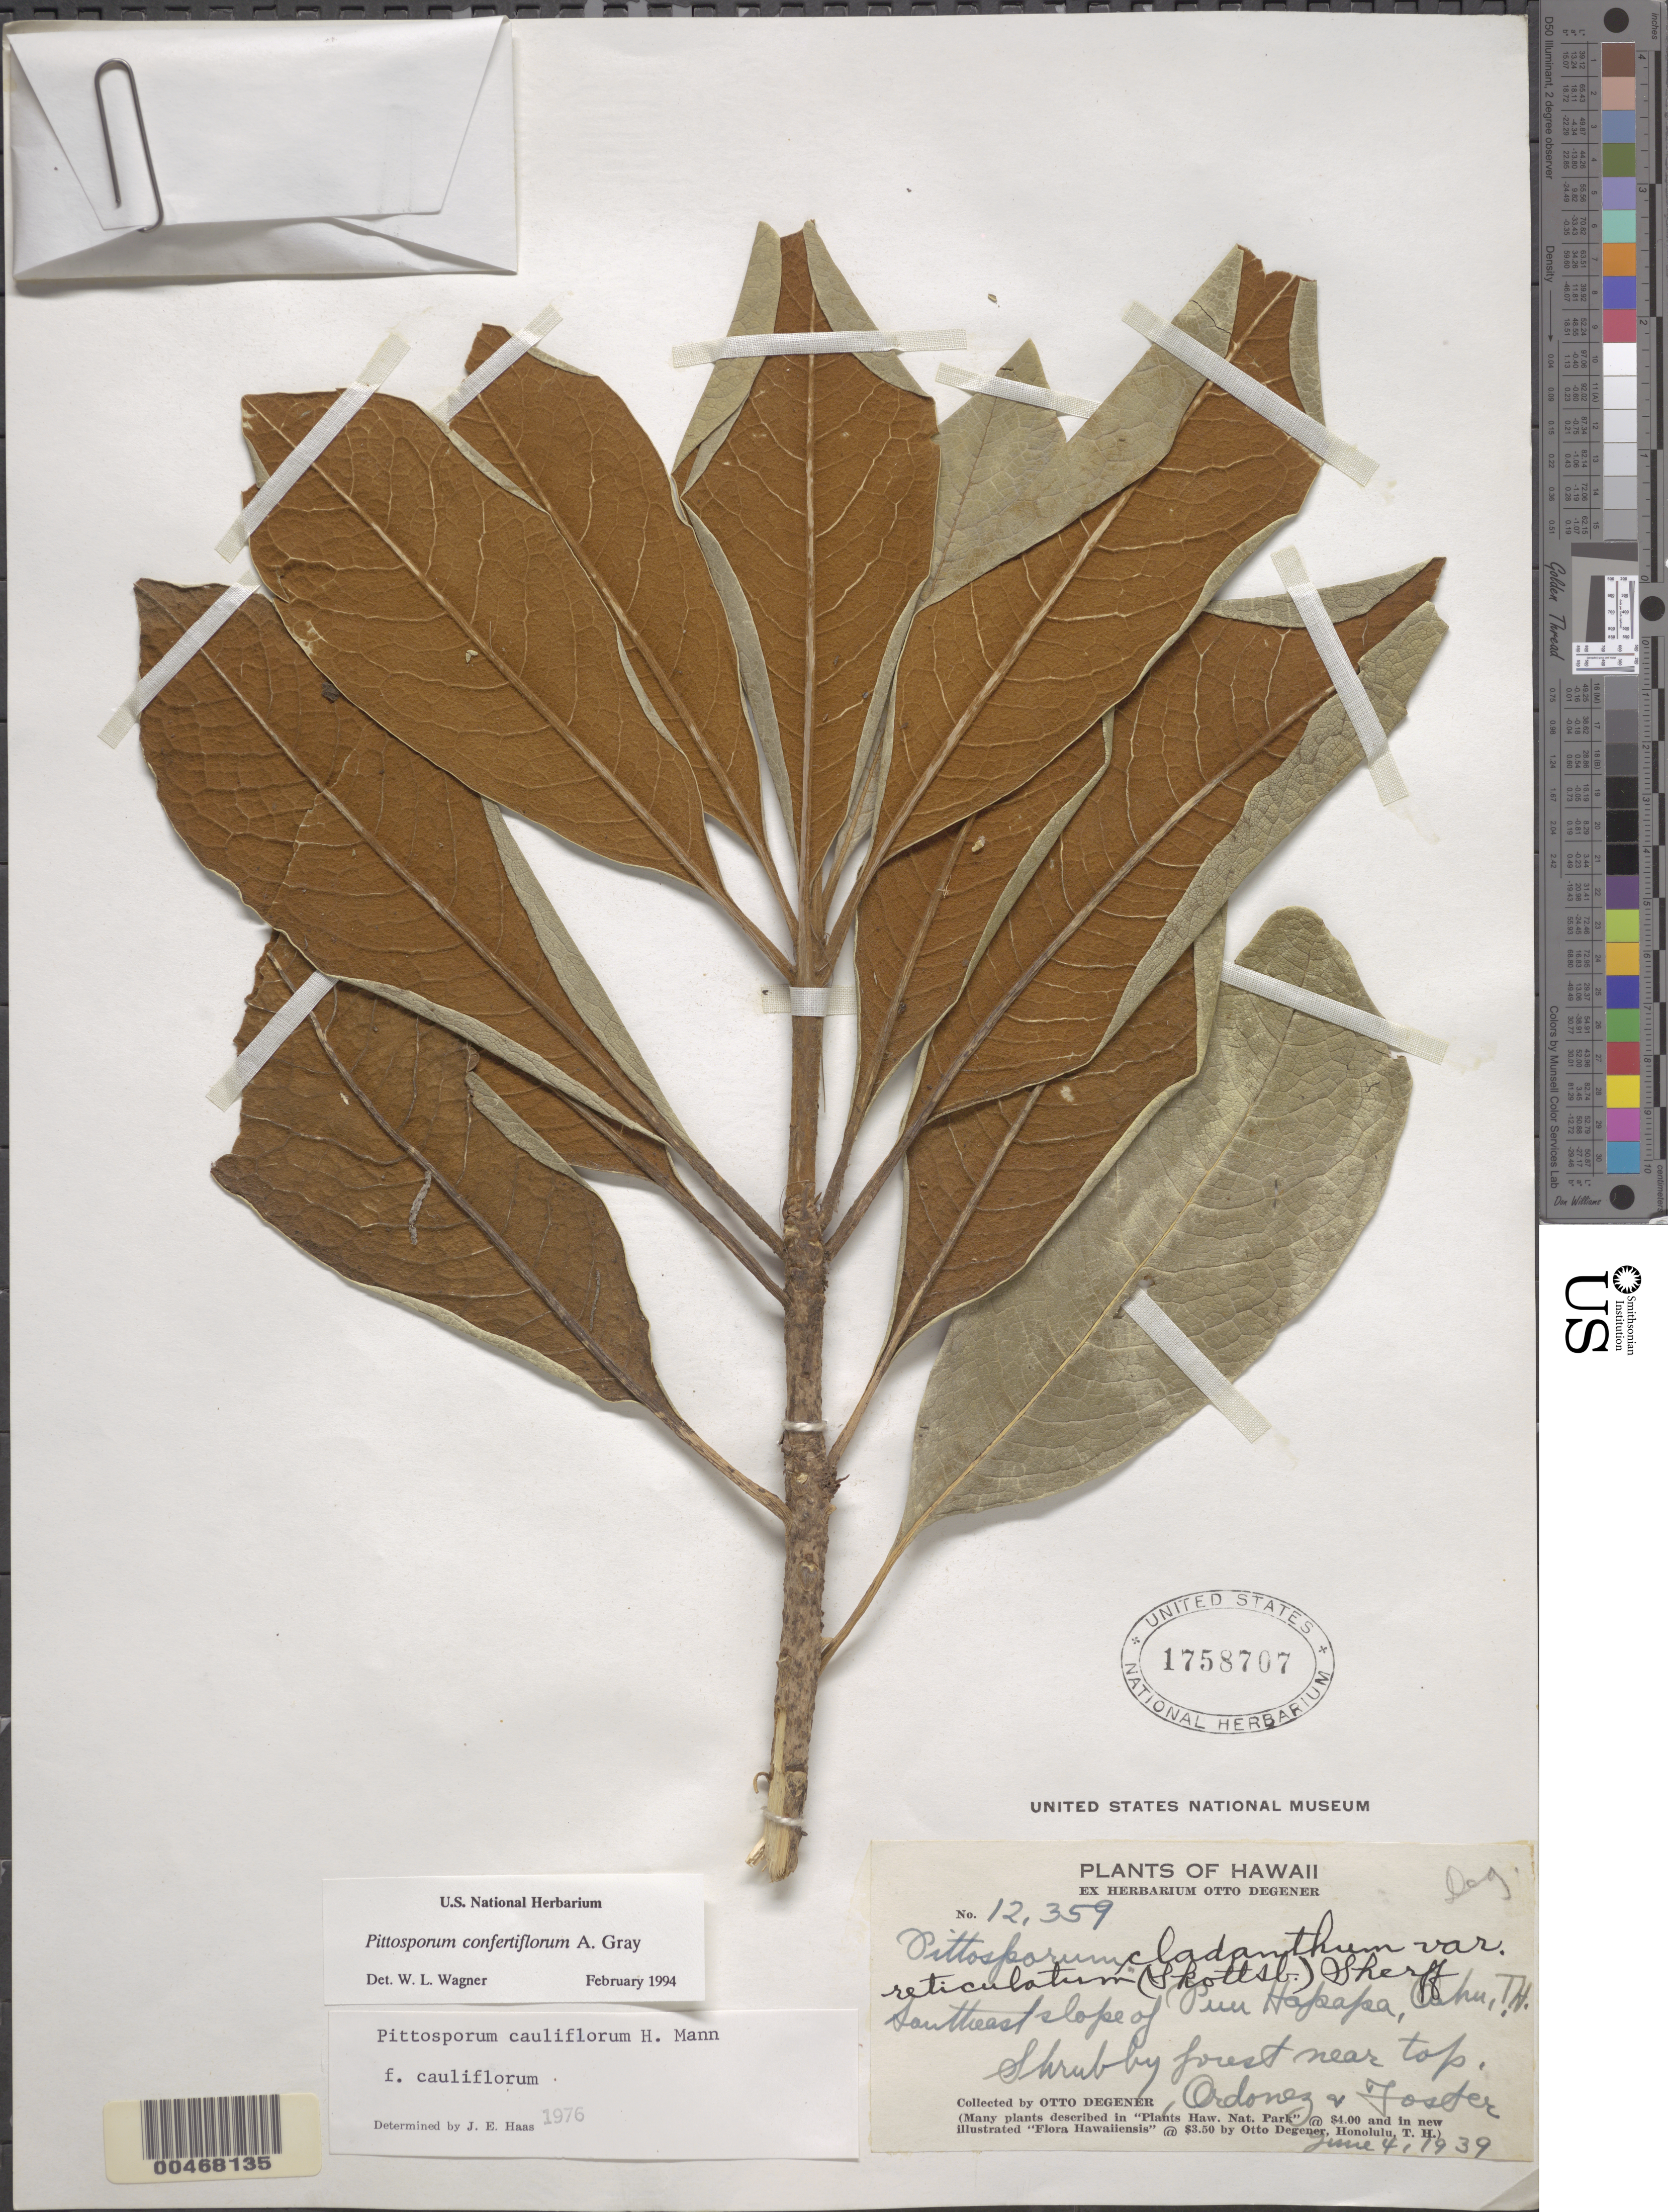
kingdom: Plantae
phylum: Tracheophyta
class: Magnoliopsida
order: Apiales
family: Pittosporaceae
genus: Pittosporum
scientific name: Pittosporum confertiflorum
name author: A. Gray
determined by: Wagner, W. L., (BOT), Smithsonian Institution - National Museum of Natural History (UNITED STATES)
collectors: O. Degener, Ordonez & R. B. Foster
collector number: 12359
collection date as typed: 4 Jun 1939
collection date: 1939-06-04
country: United States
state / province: Hawaii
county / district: Honolulu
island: Oahu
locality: Southeast slope of Puu Hapapa, near top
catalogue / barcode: US 1758707